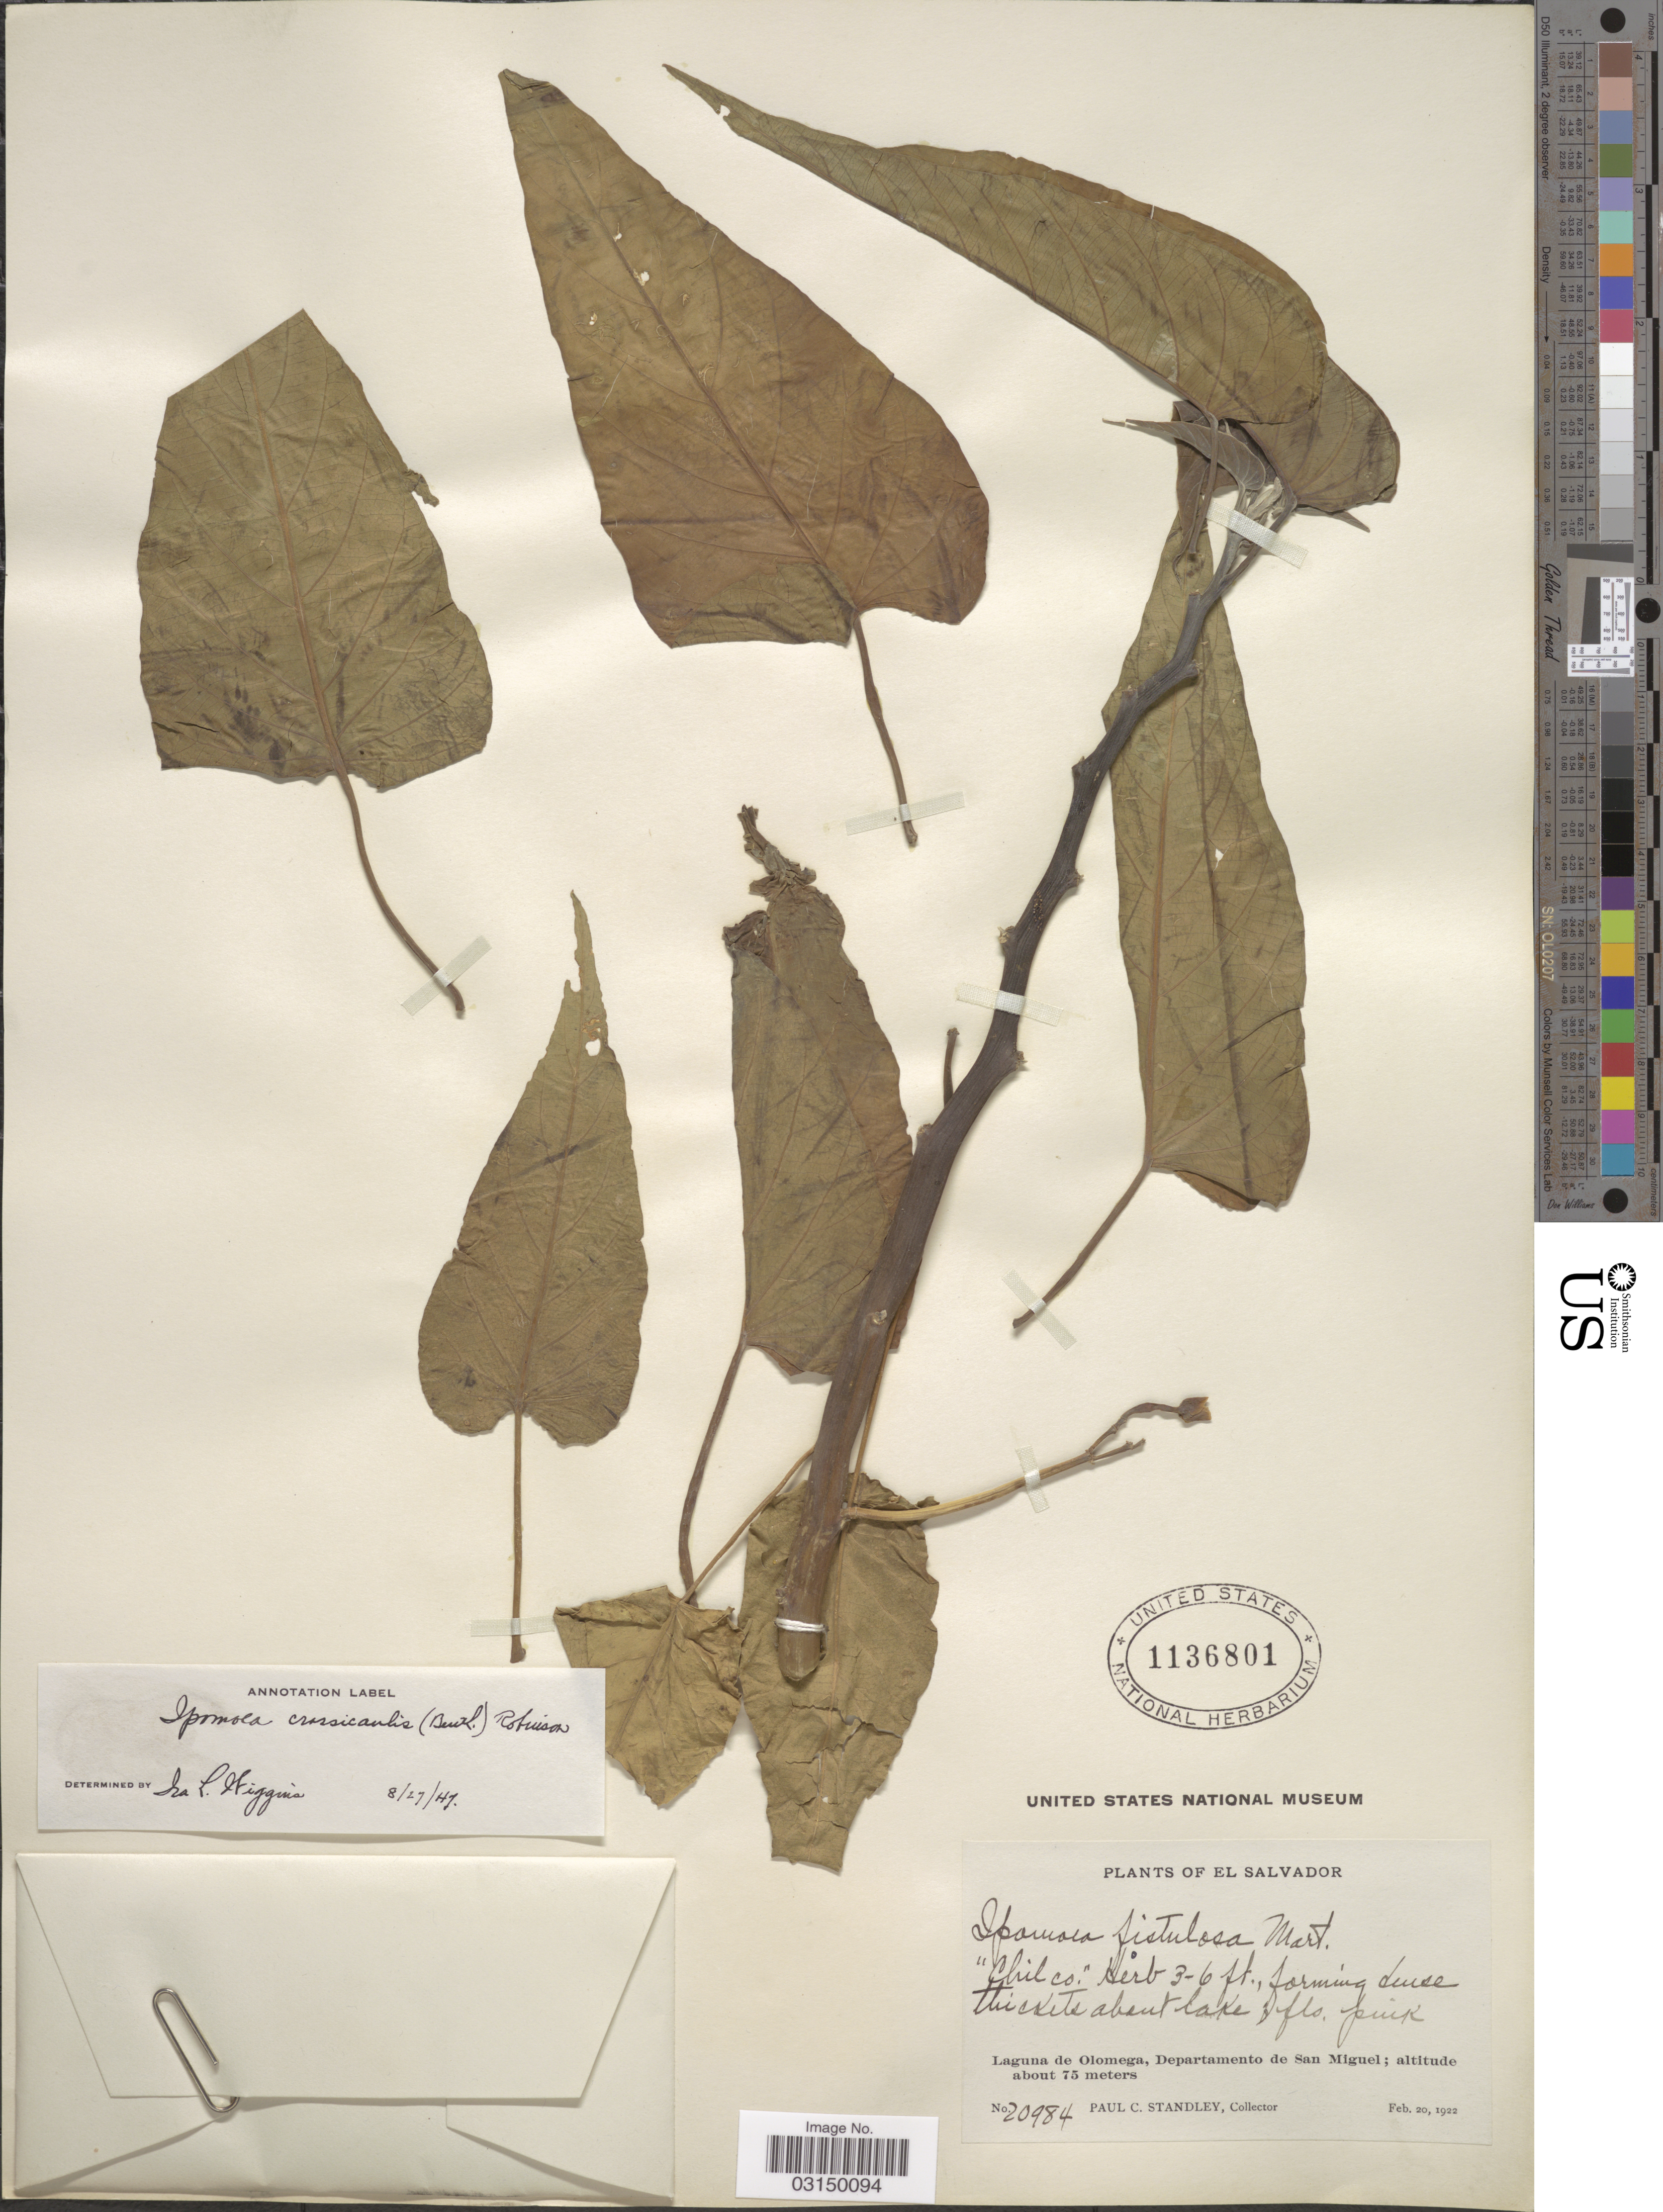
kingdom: Plantae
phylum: Tracheophyta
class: Magnoliopsida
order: Solanales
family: Convolvulaceae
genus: Ipomoea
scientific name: Ipomoea carnea subsp. fistulosa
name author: (Mart. ex Choisy) D.F. Austin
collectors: P. C. Standley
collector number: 20984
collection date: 1922-02-20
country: El Salvador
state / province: San Miguel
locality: Laguna de Olomega, Departamento de San Miguel.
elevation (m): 75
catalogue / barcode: US 1136801